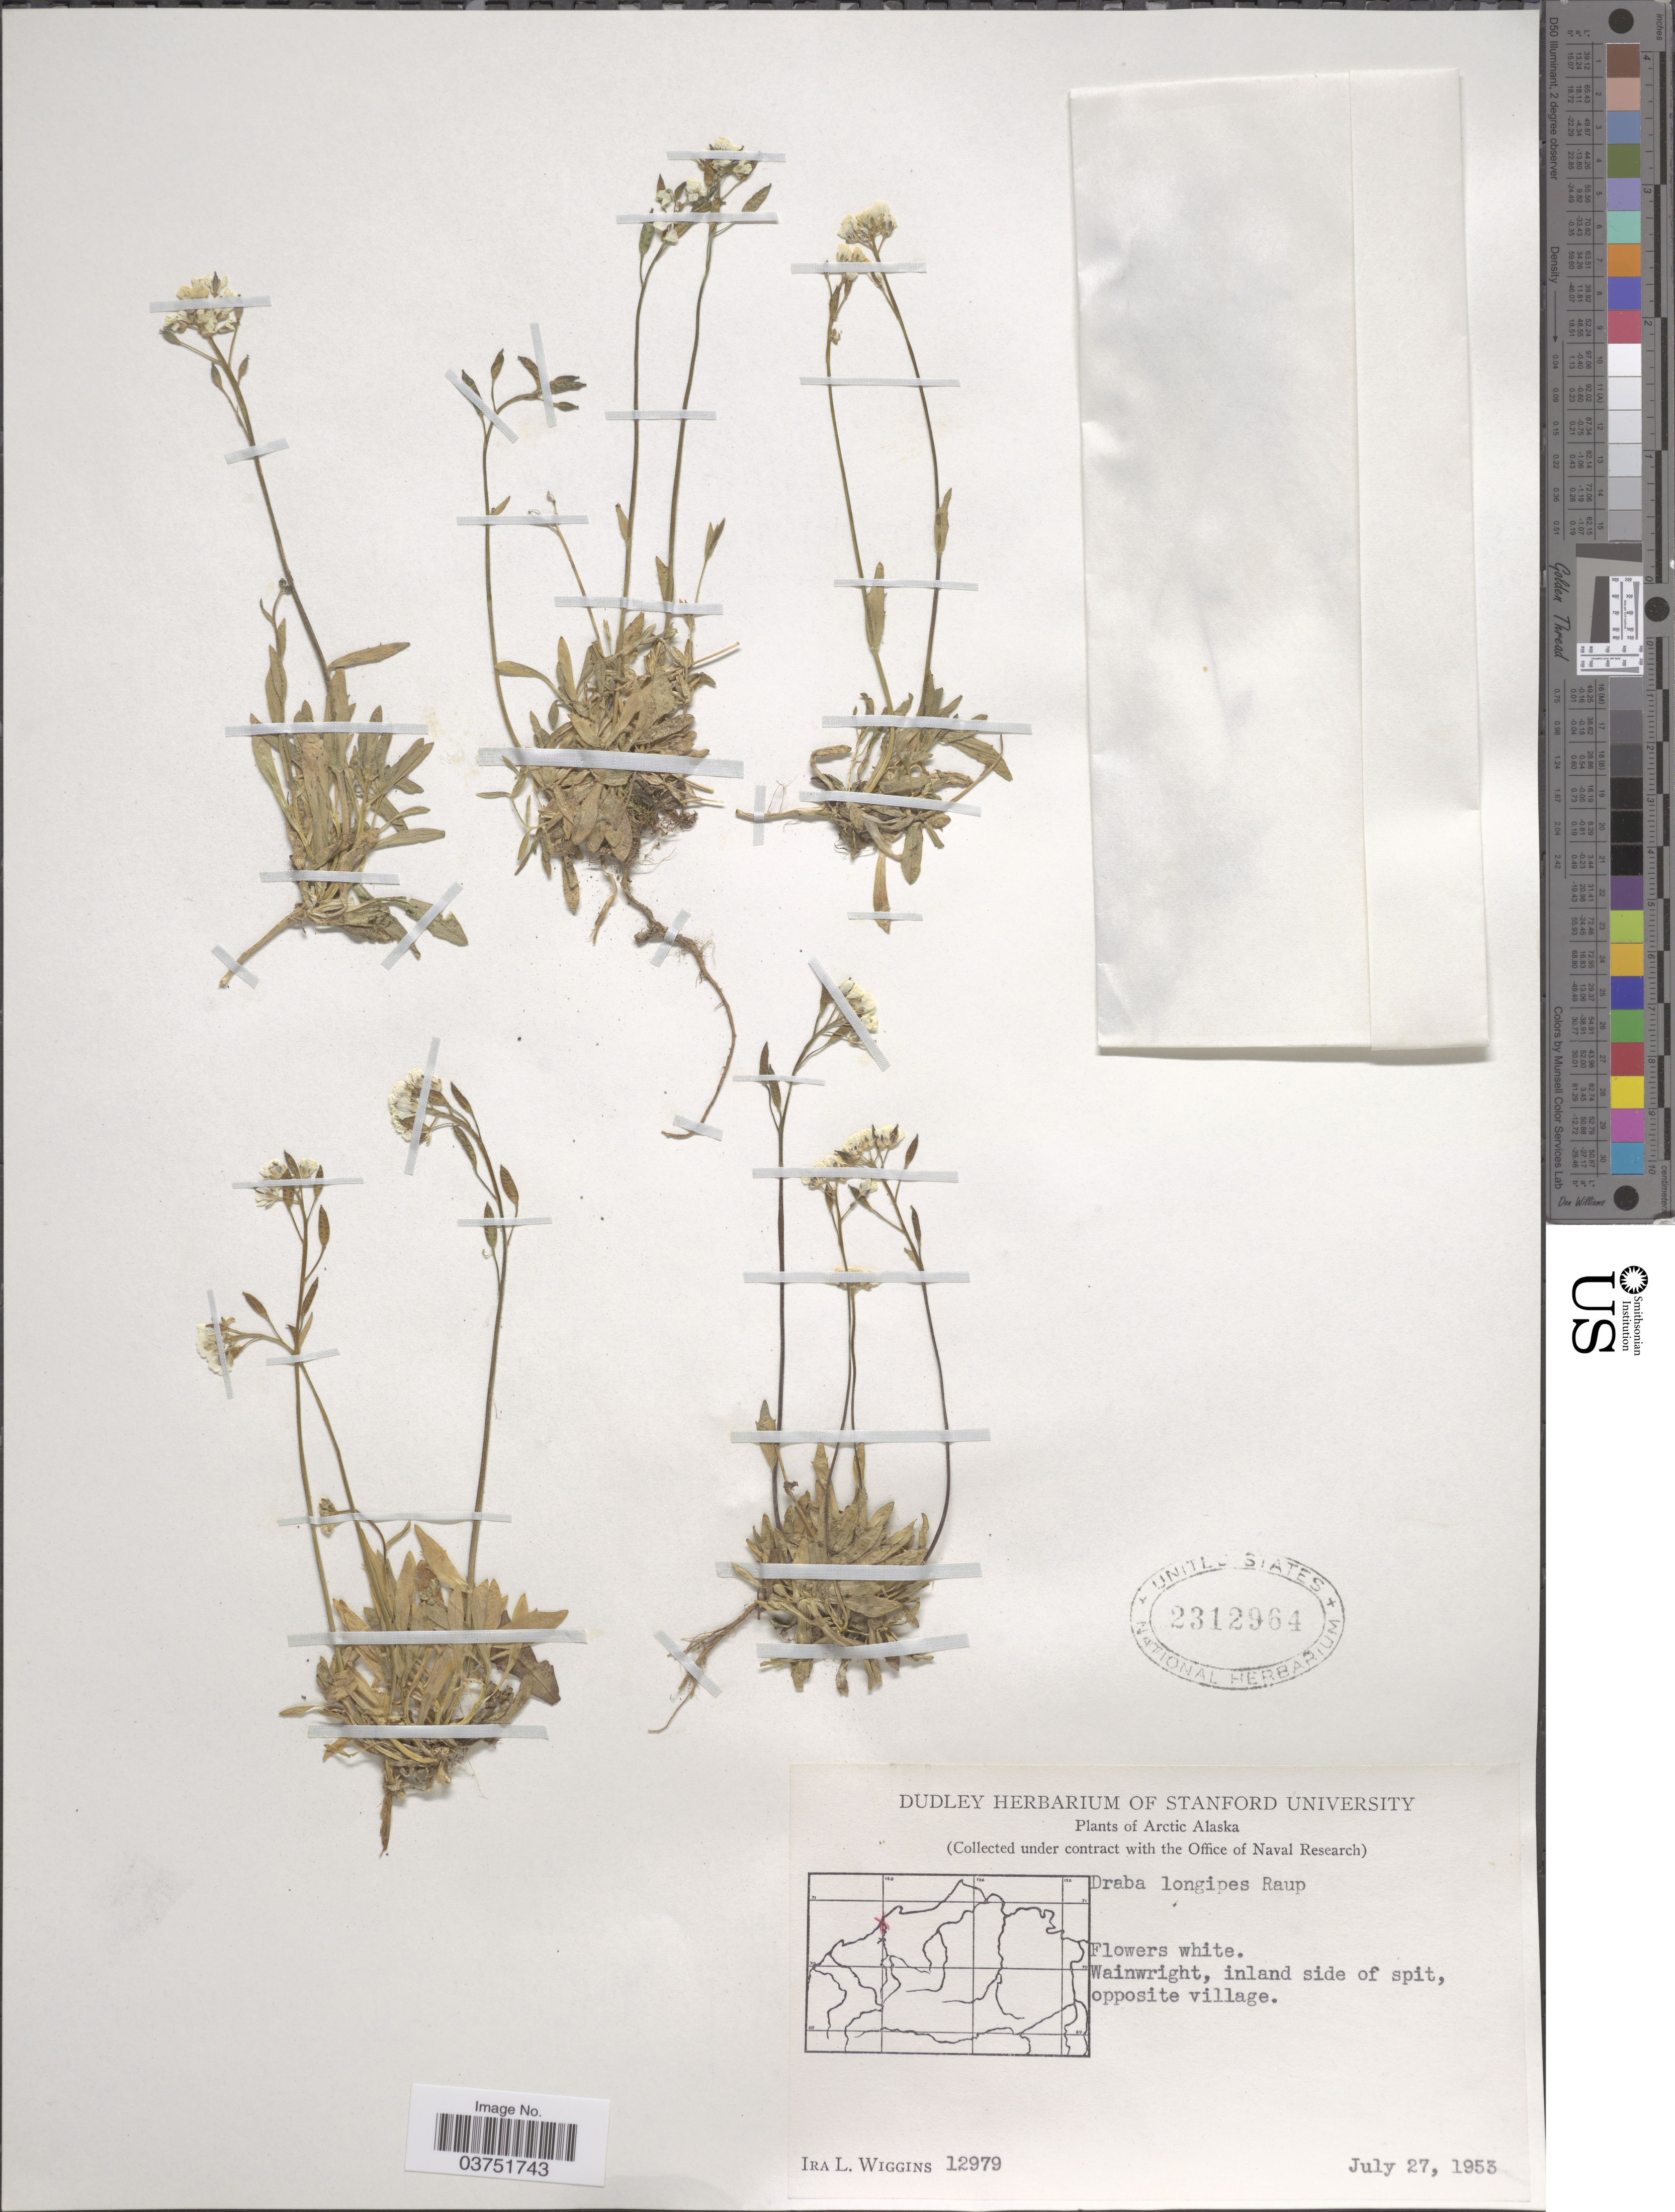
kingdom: Plantae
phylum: Tracheophyta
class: Magnoliopsida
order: Brassicales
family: Brassicaceae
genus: Draba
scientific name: Draba longipes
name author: Raup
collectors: I. L. Wiggins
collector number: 12979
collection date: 1953-07-27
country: United States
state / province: Alaska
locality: Arctic Alaska. Wainwright, inland side of spit, opposite village.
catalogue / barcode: US 2312964